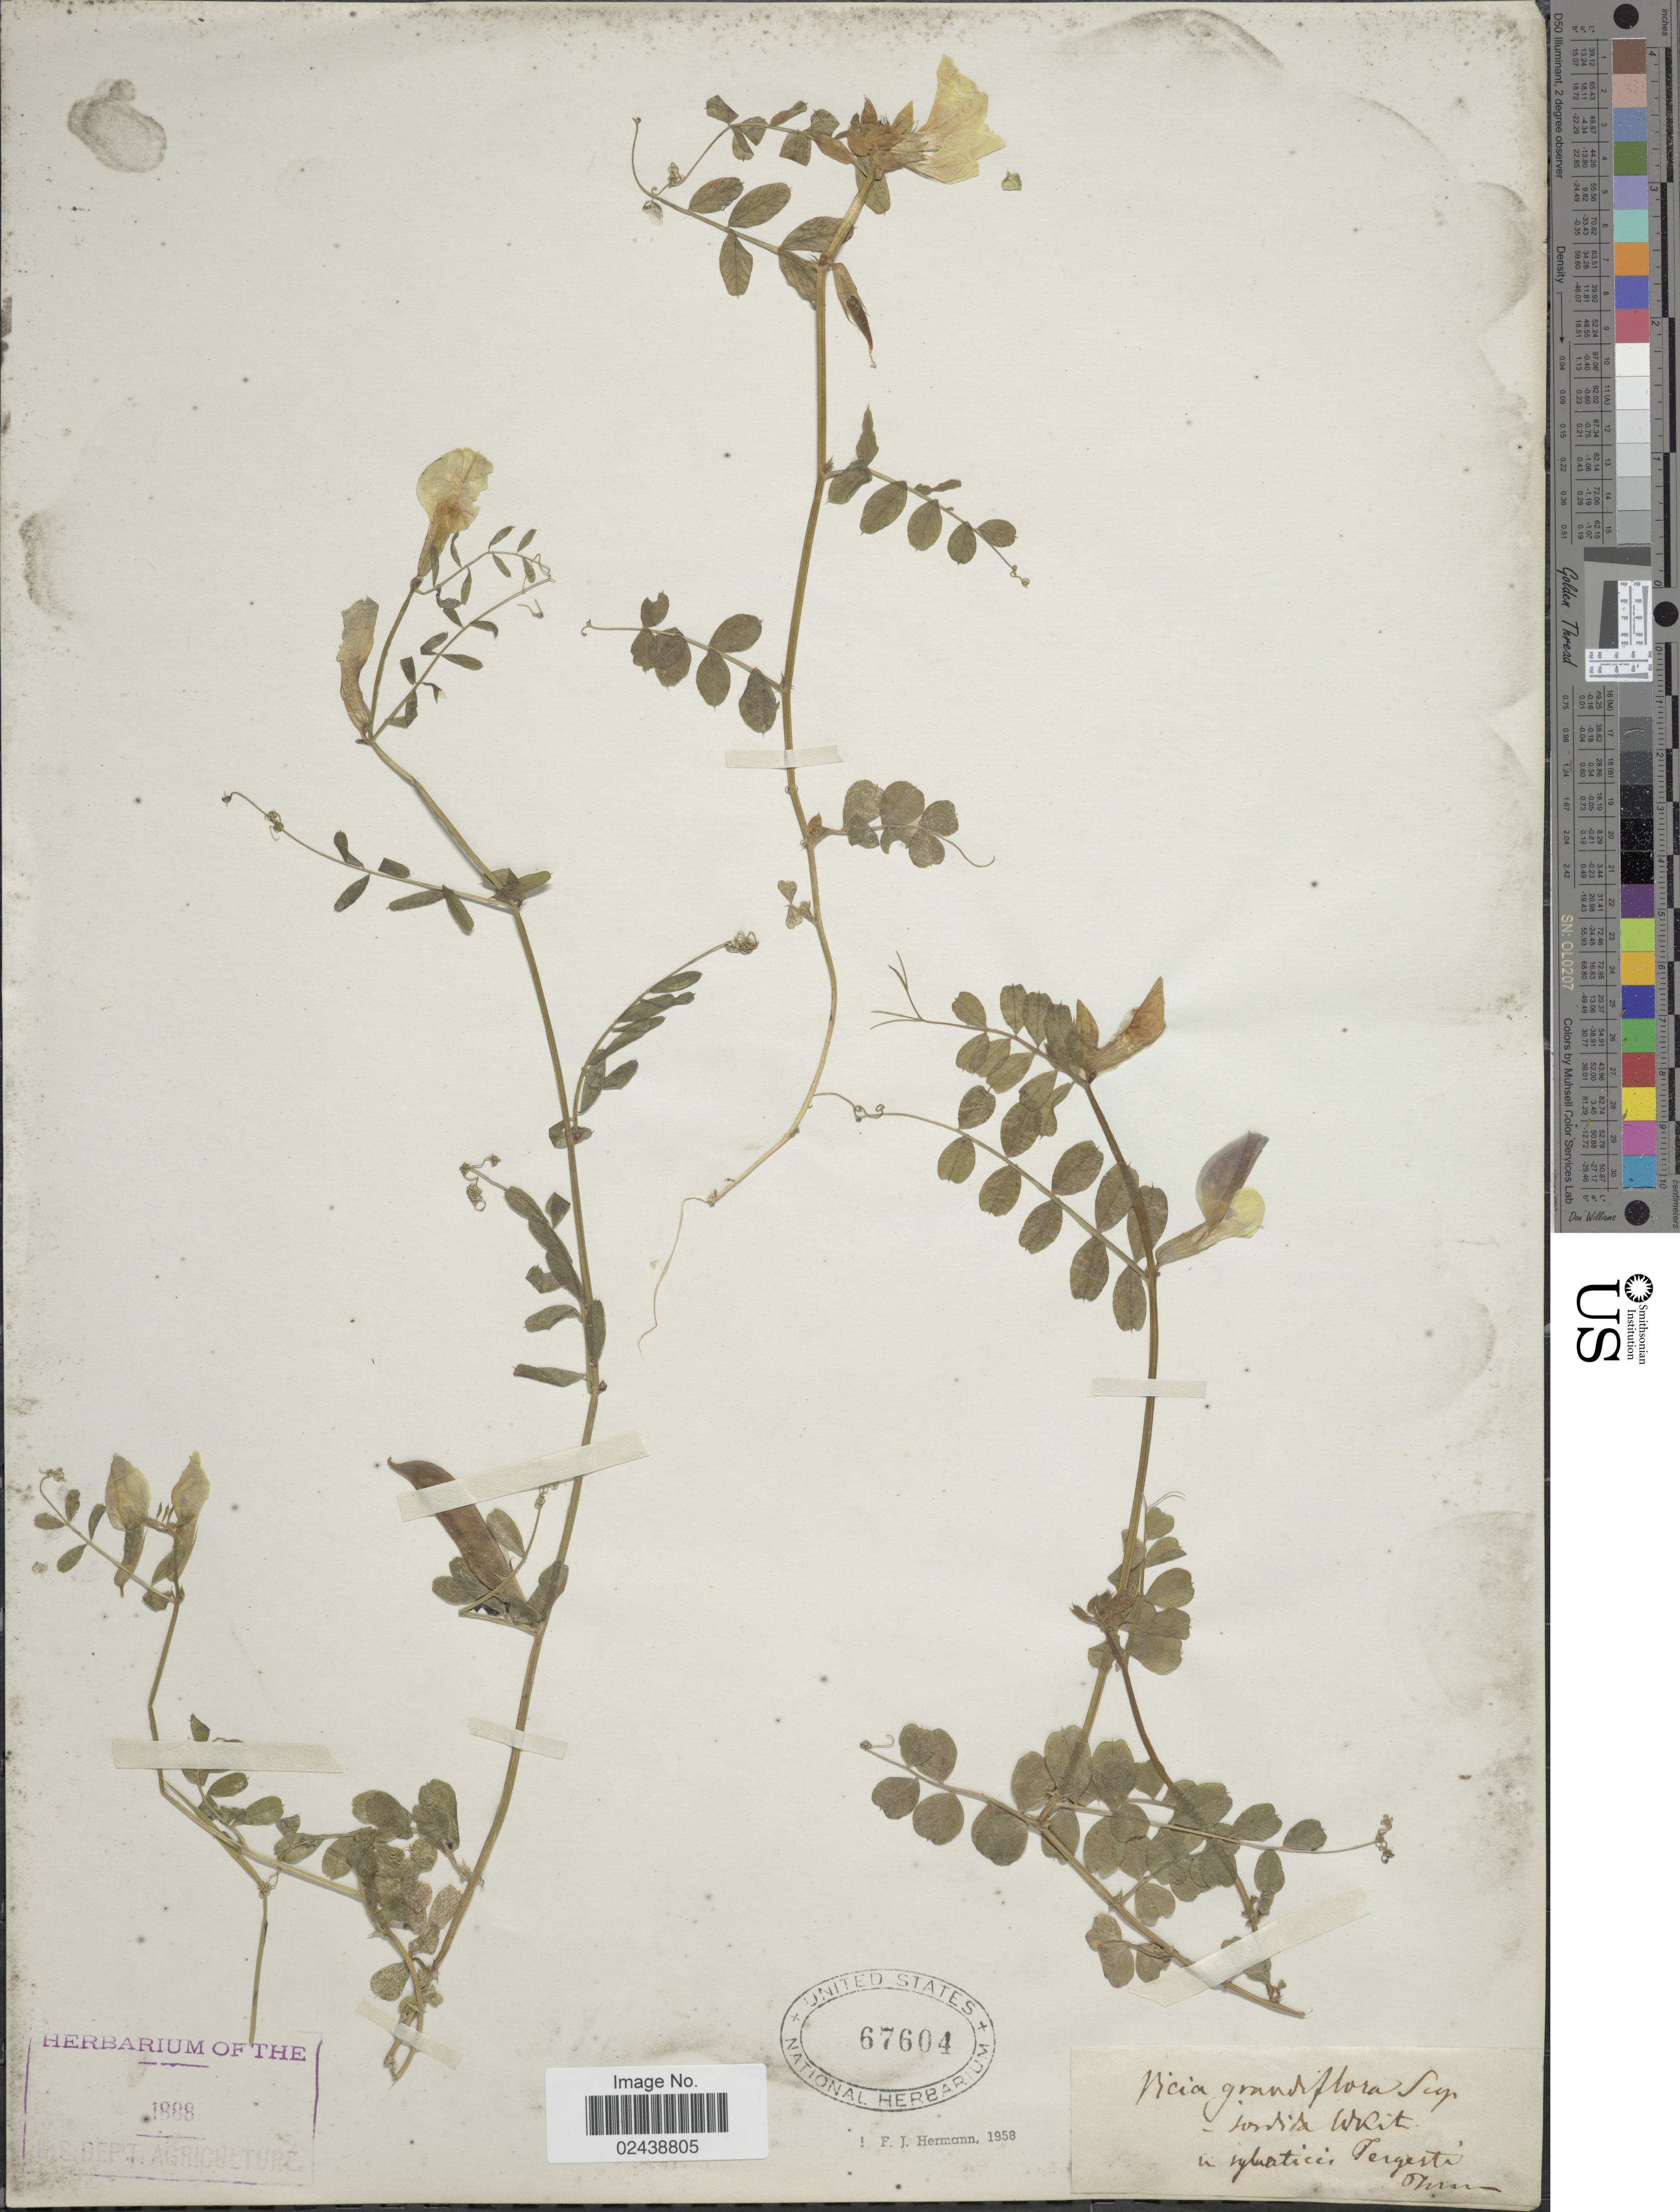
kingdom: Plantae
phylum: Tracheophyta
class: Magnoliopsida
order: Fabales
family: Fabaceae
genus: Vicia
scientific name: Vicia grandiflora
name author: Scop.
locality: In ighaticci Tergesti, Ohrm [interpreted]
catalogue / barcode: US 67604